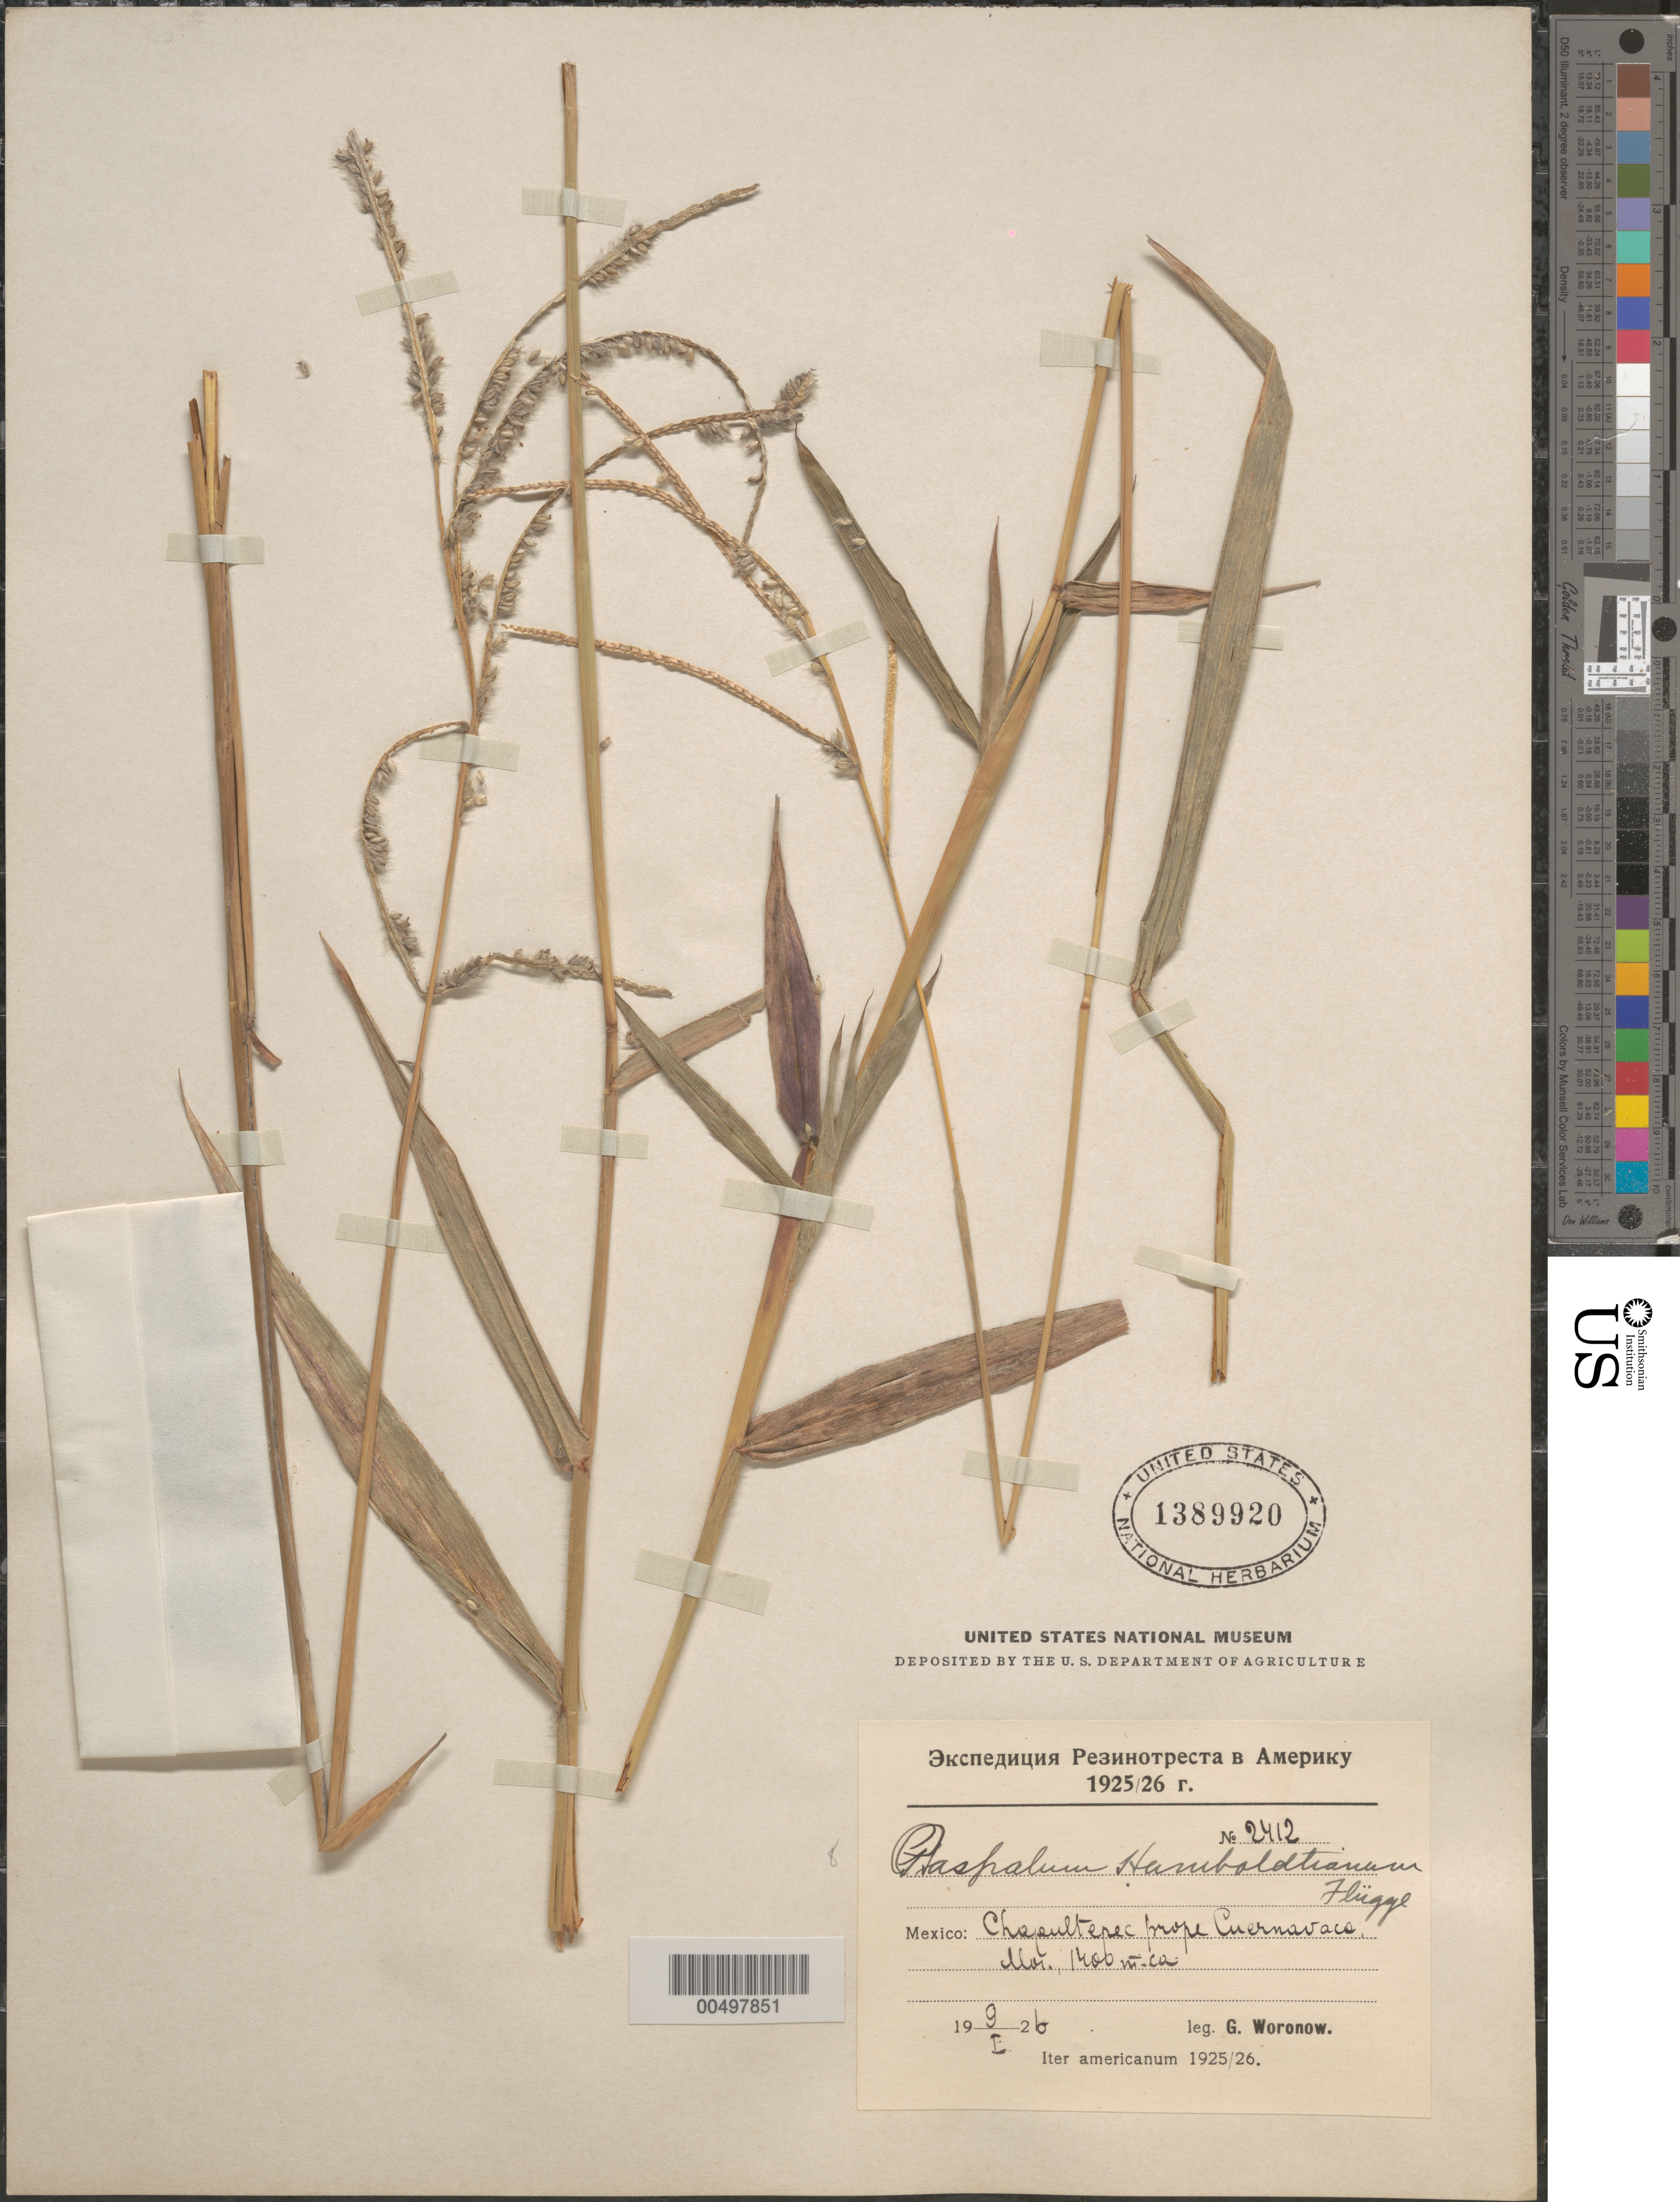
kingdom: Plantae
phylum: Tracheophyta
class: Liliopsida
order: Poales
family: Poaceae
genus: Paspalum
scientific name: Paspalum humboldtianum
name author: Flüggé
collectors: G. Woronow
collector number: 2412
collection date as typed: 9 Jan 1926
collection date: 1926-01-09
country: Mexico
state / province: Morelos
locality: Chapultepec prope Cuernavaca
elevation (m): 1400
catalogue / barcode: US 1389920